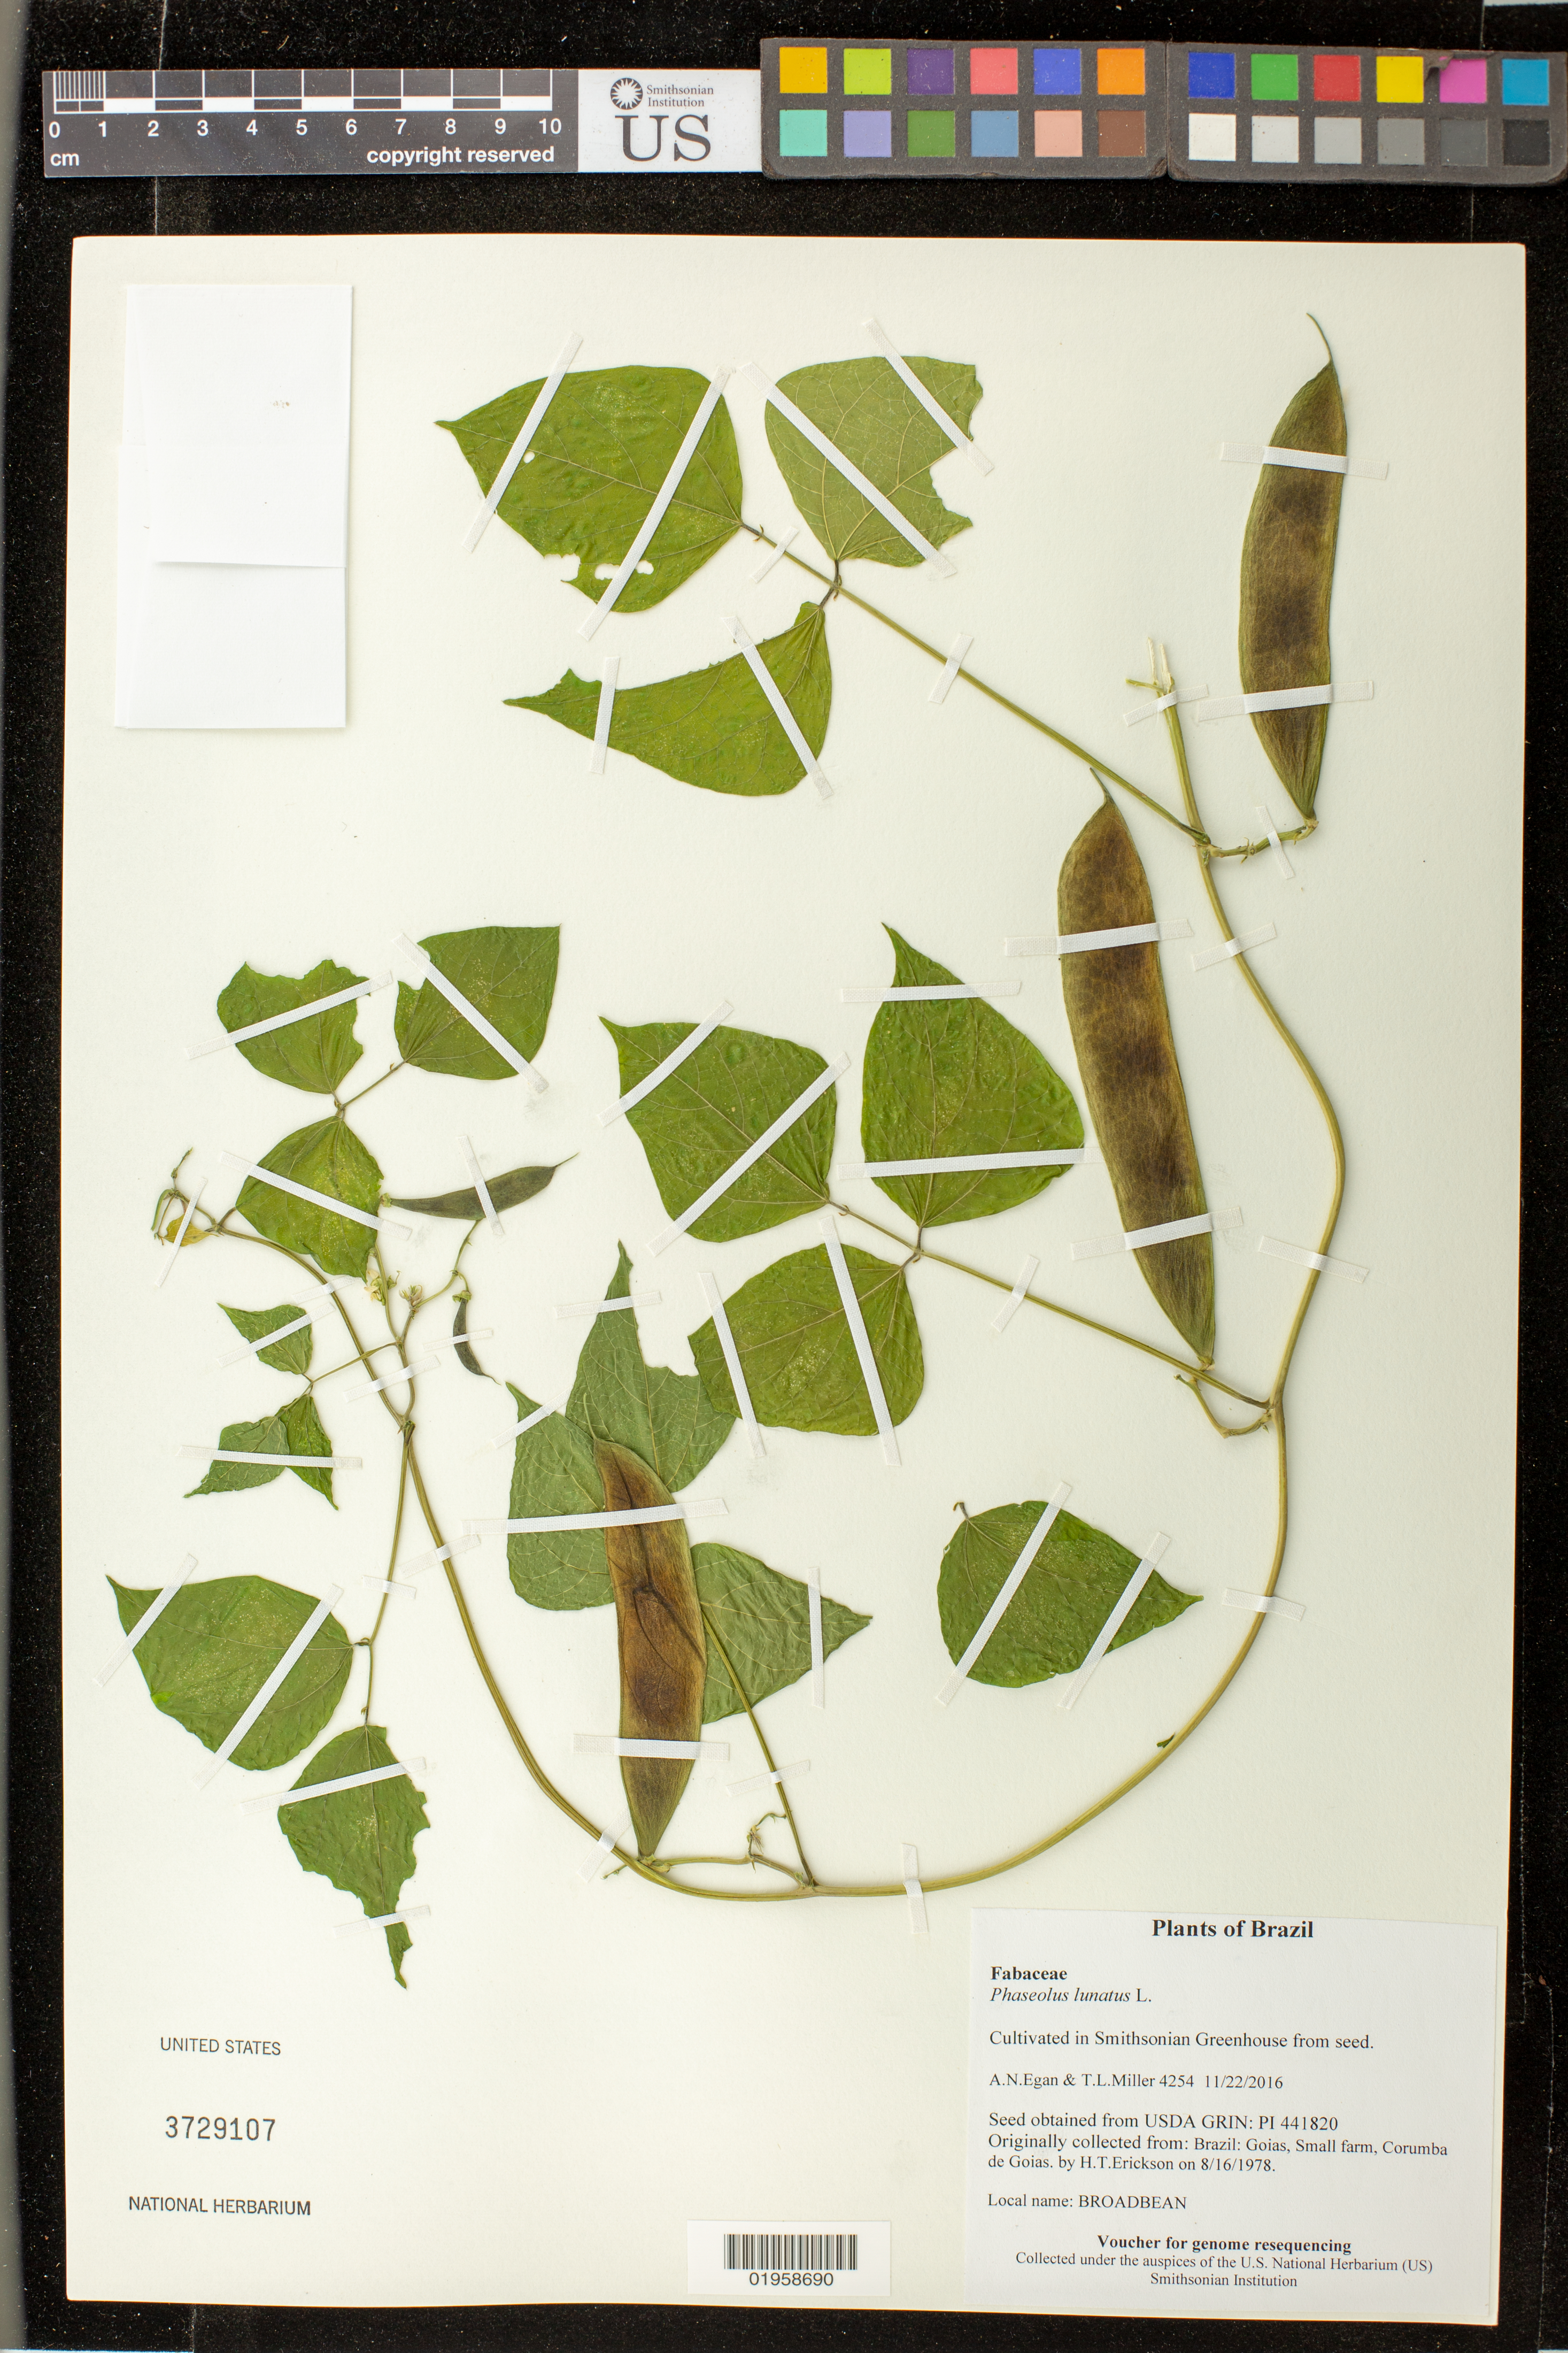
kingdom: Plantae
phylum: Tracheophyta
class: Magnoliopsida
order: Fabales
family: Fabaceae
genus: Phaseolus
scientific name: Phaseolus lunatus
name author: L.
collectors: A. N. Egan & T. L. Miller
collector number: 4254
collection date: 2016-11-22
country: United States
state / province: Maryland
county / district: Prince George's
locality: Smithsonian's Museum Support Ctr; 4210 Suitland Pkwy., NMNH Botany Research Greenhouses. Suitland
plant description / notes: Originally collected in Brazil, Goias, Small farm, Corumba de Goias, on 1978-08-16. H.T.Erickson (collector); Grown from seed acquired from the USDA's GRIN seed bank.; Broadbean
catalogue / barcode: US 3729107